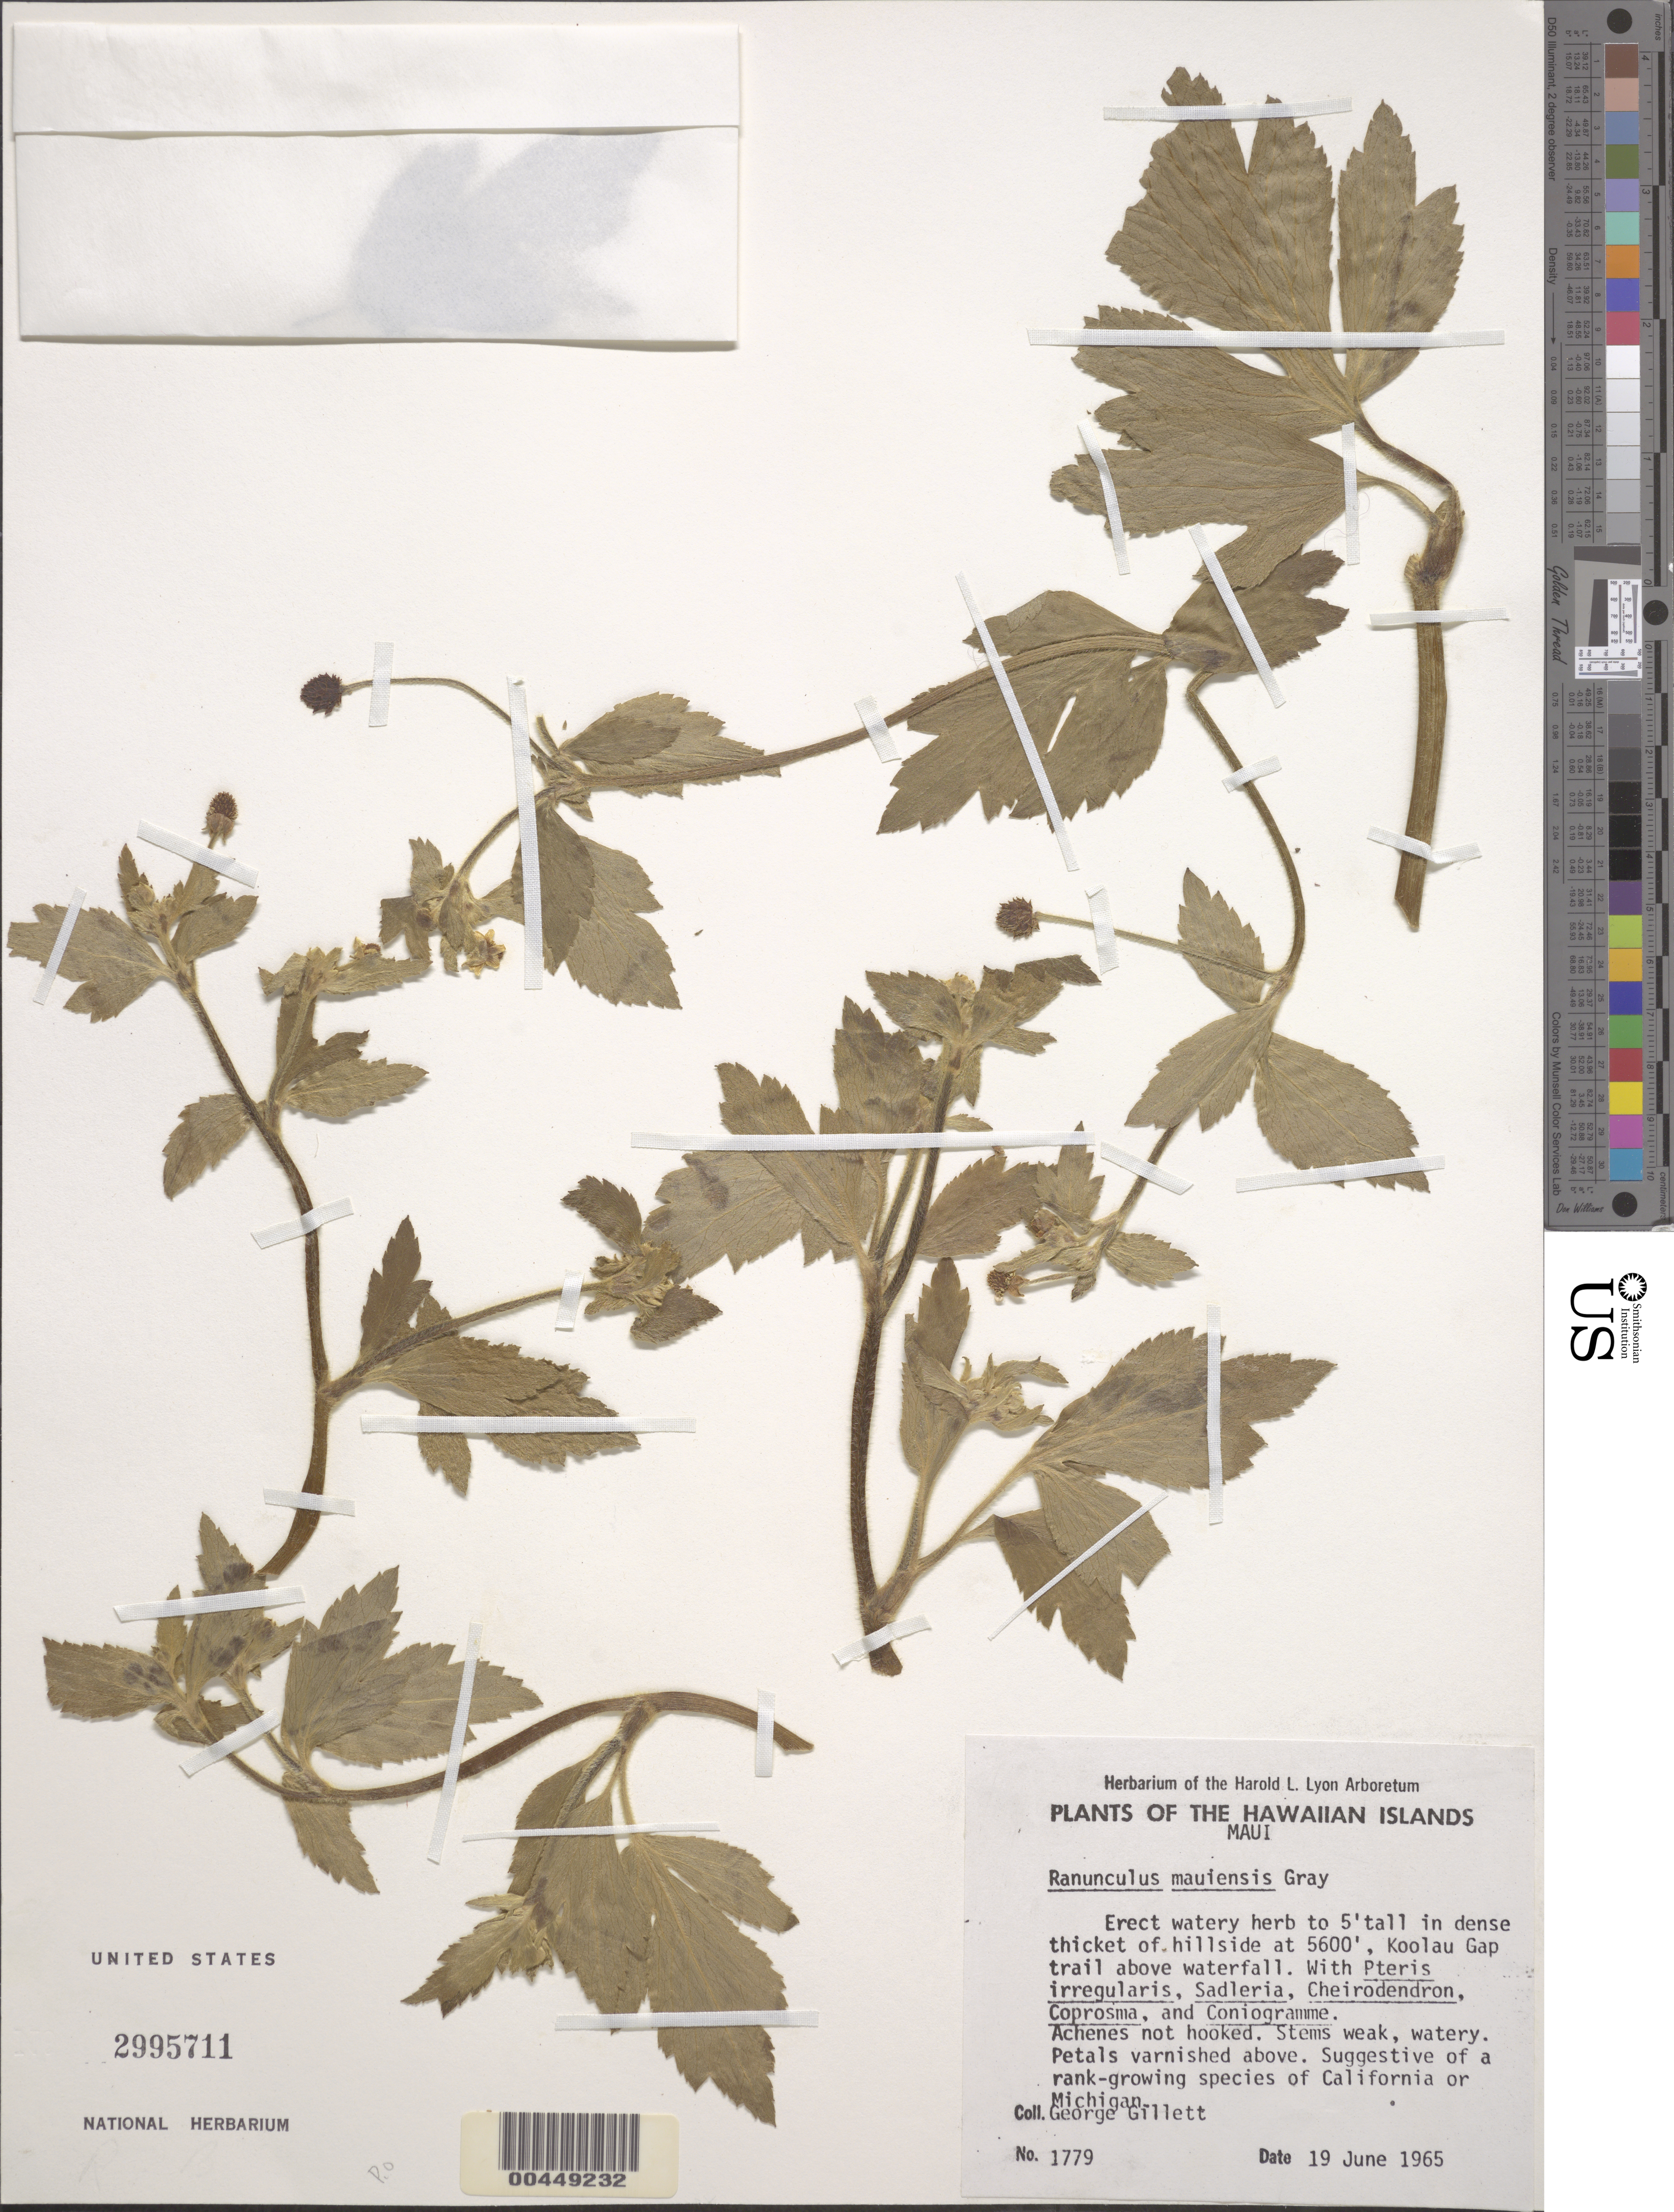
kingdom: Plantae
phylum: Tracheophyta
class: Magnoliopsida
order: Ranunculales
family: Ranunculaceae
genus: Ranunculus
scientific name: Ranunculus mauiensis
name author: A. Gray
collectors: G. Gillett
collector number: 1779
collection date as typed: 19 Jun 1965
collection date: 1965-06-19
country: United States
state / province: Hawaii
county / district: Maui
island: Maui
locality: Koolau Gap trail above waterfall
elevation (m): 1707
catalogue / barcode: US 2995711